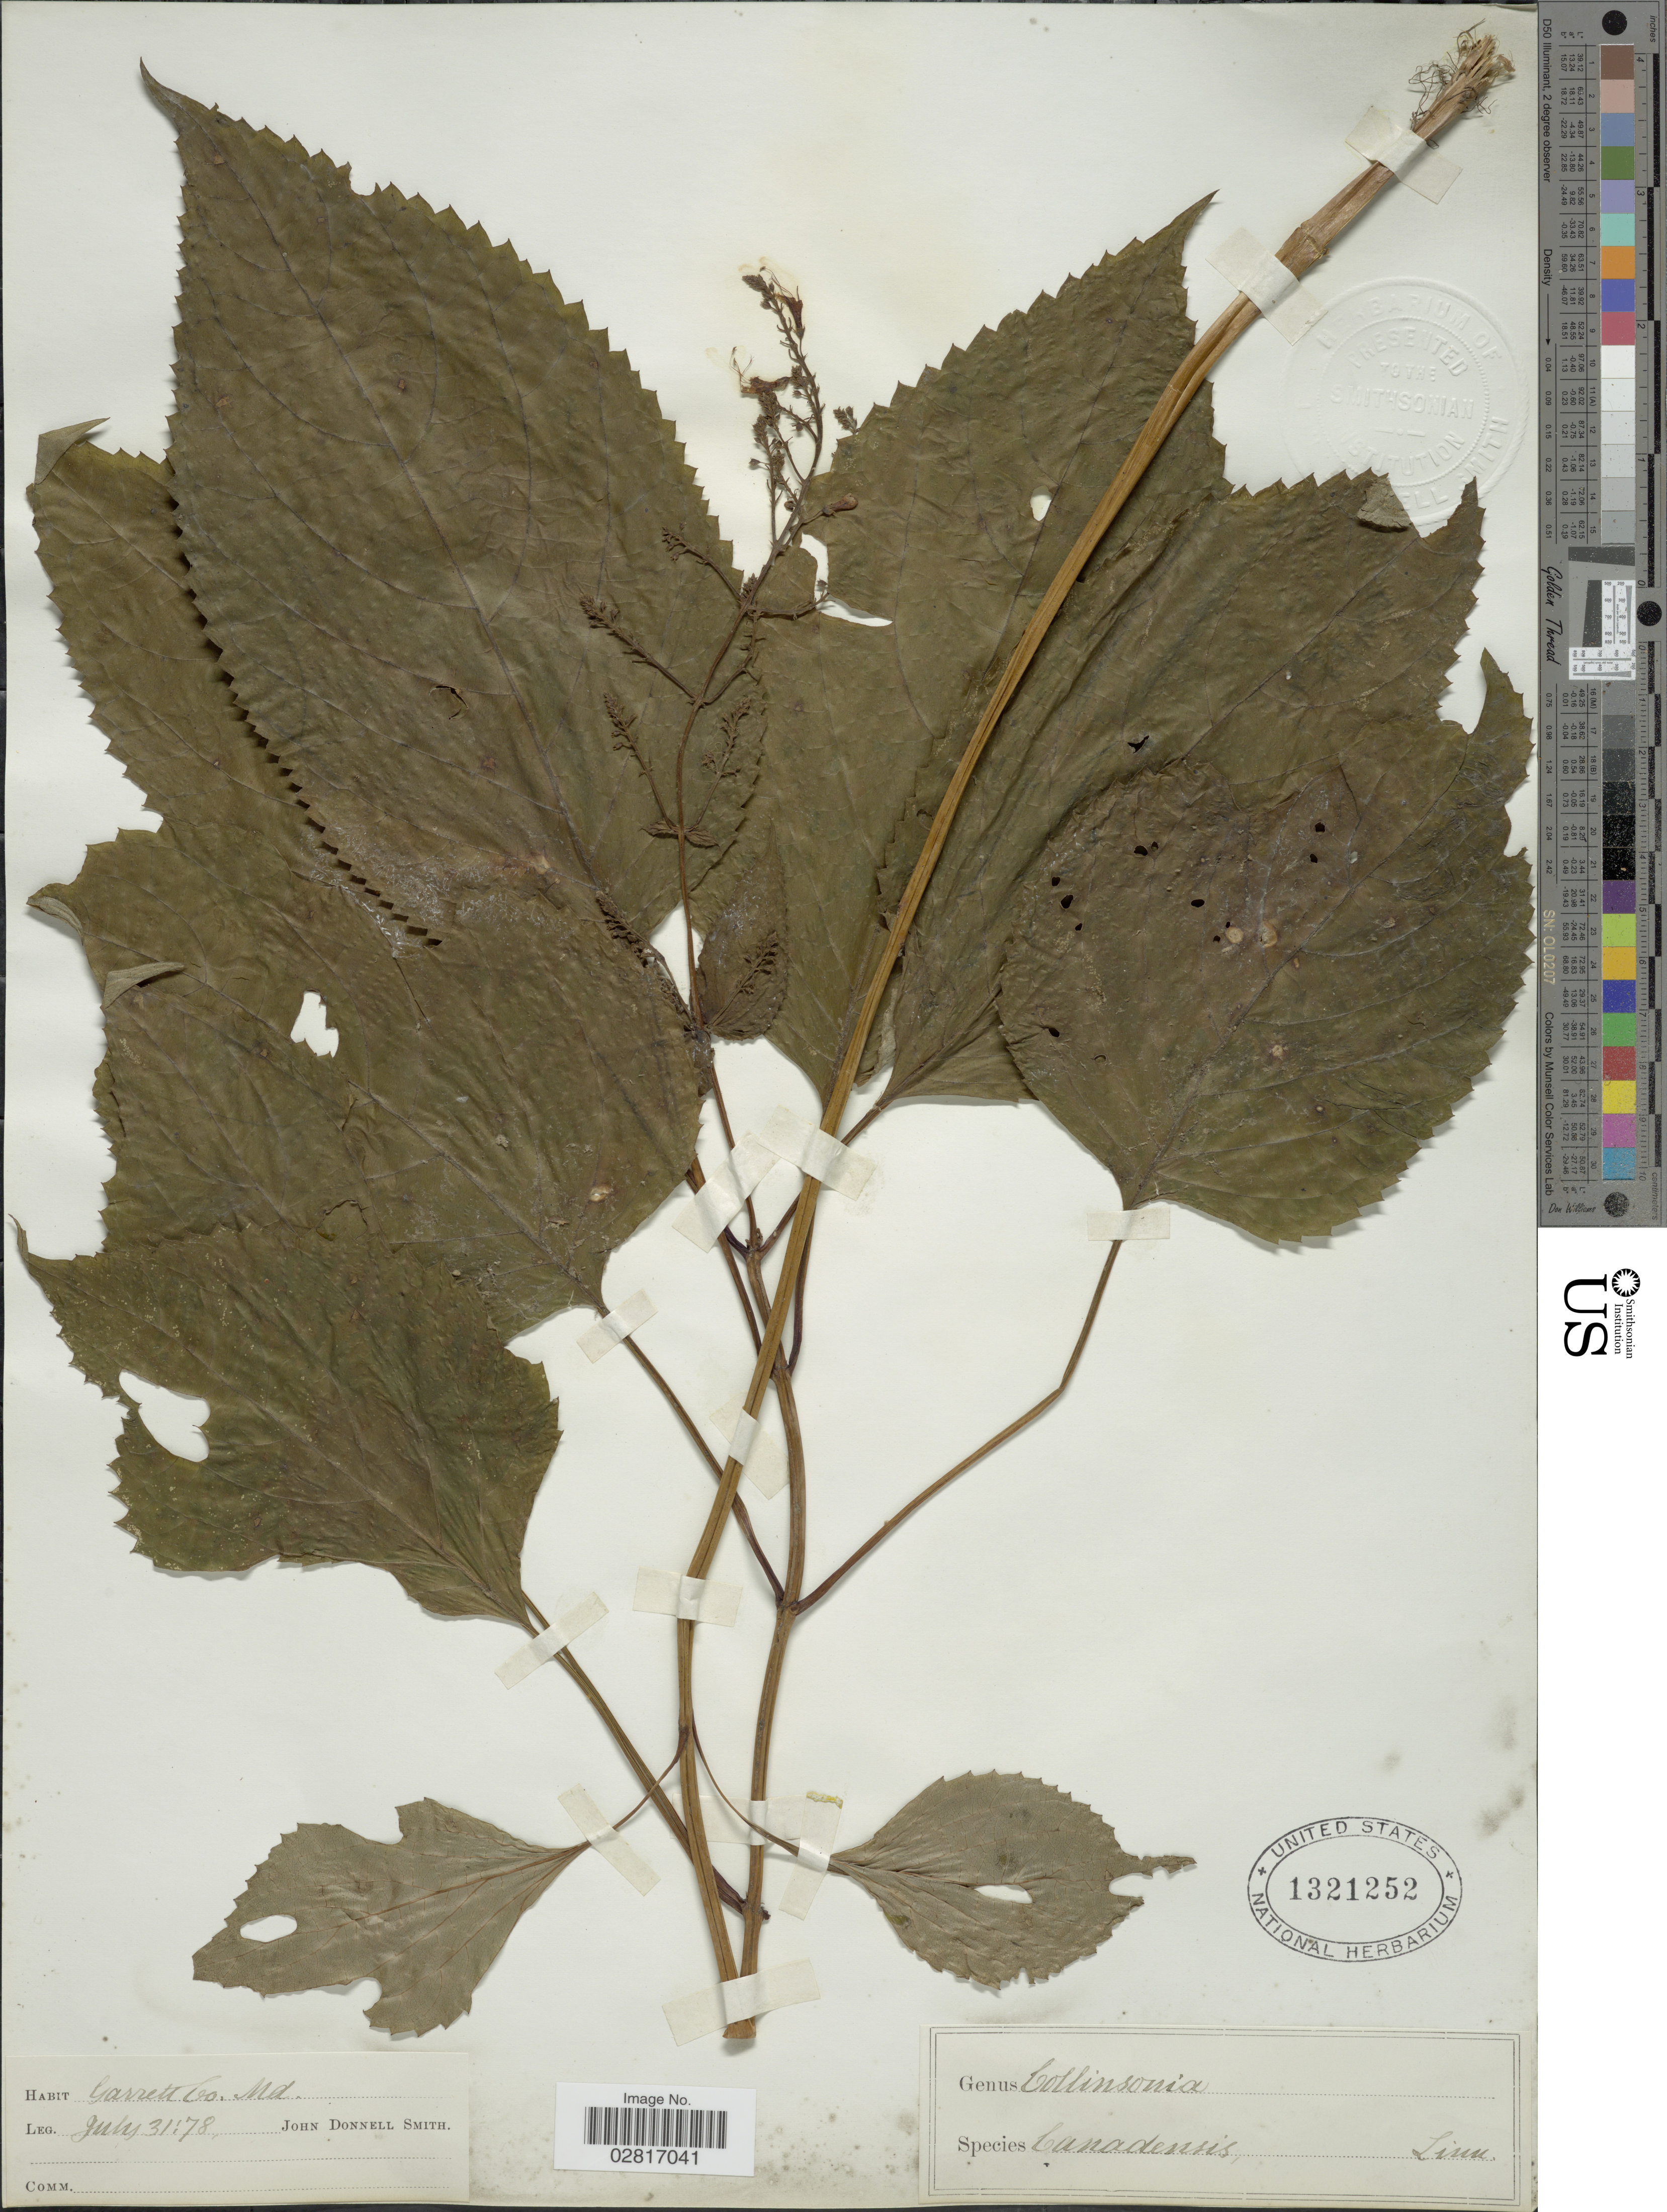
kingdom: Plantae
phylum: Tracheophyta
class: Magnoliopsida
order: Lamiales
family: Lamiaceae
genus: Collinsonia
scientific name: Collinsonia canadensis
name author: L.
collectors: J. Donnell Smith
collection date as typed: Transcribed d/m/y: 31/7/78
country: United States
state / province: Maryland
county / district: Garrett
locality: Garrett Co.,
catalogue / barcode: US 1321252